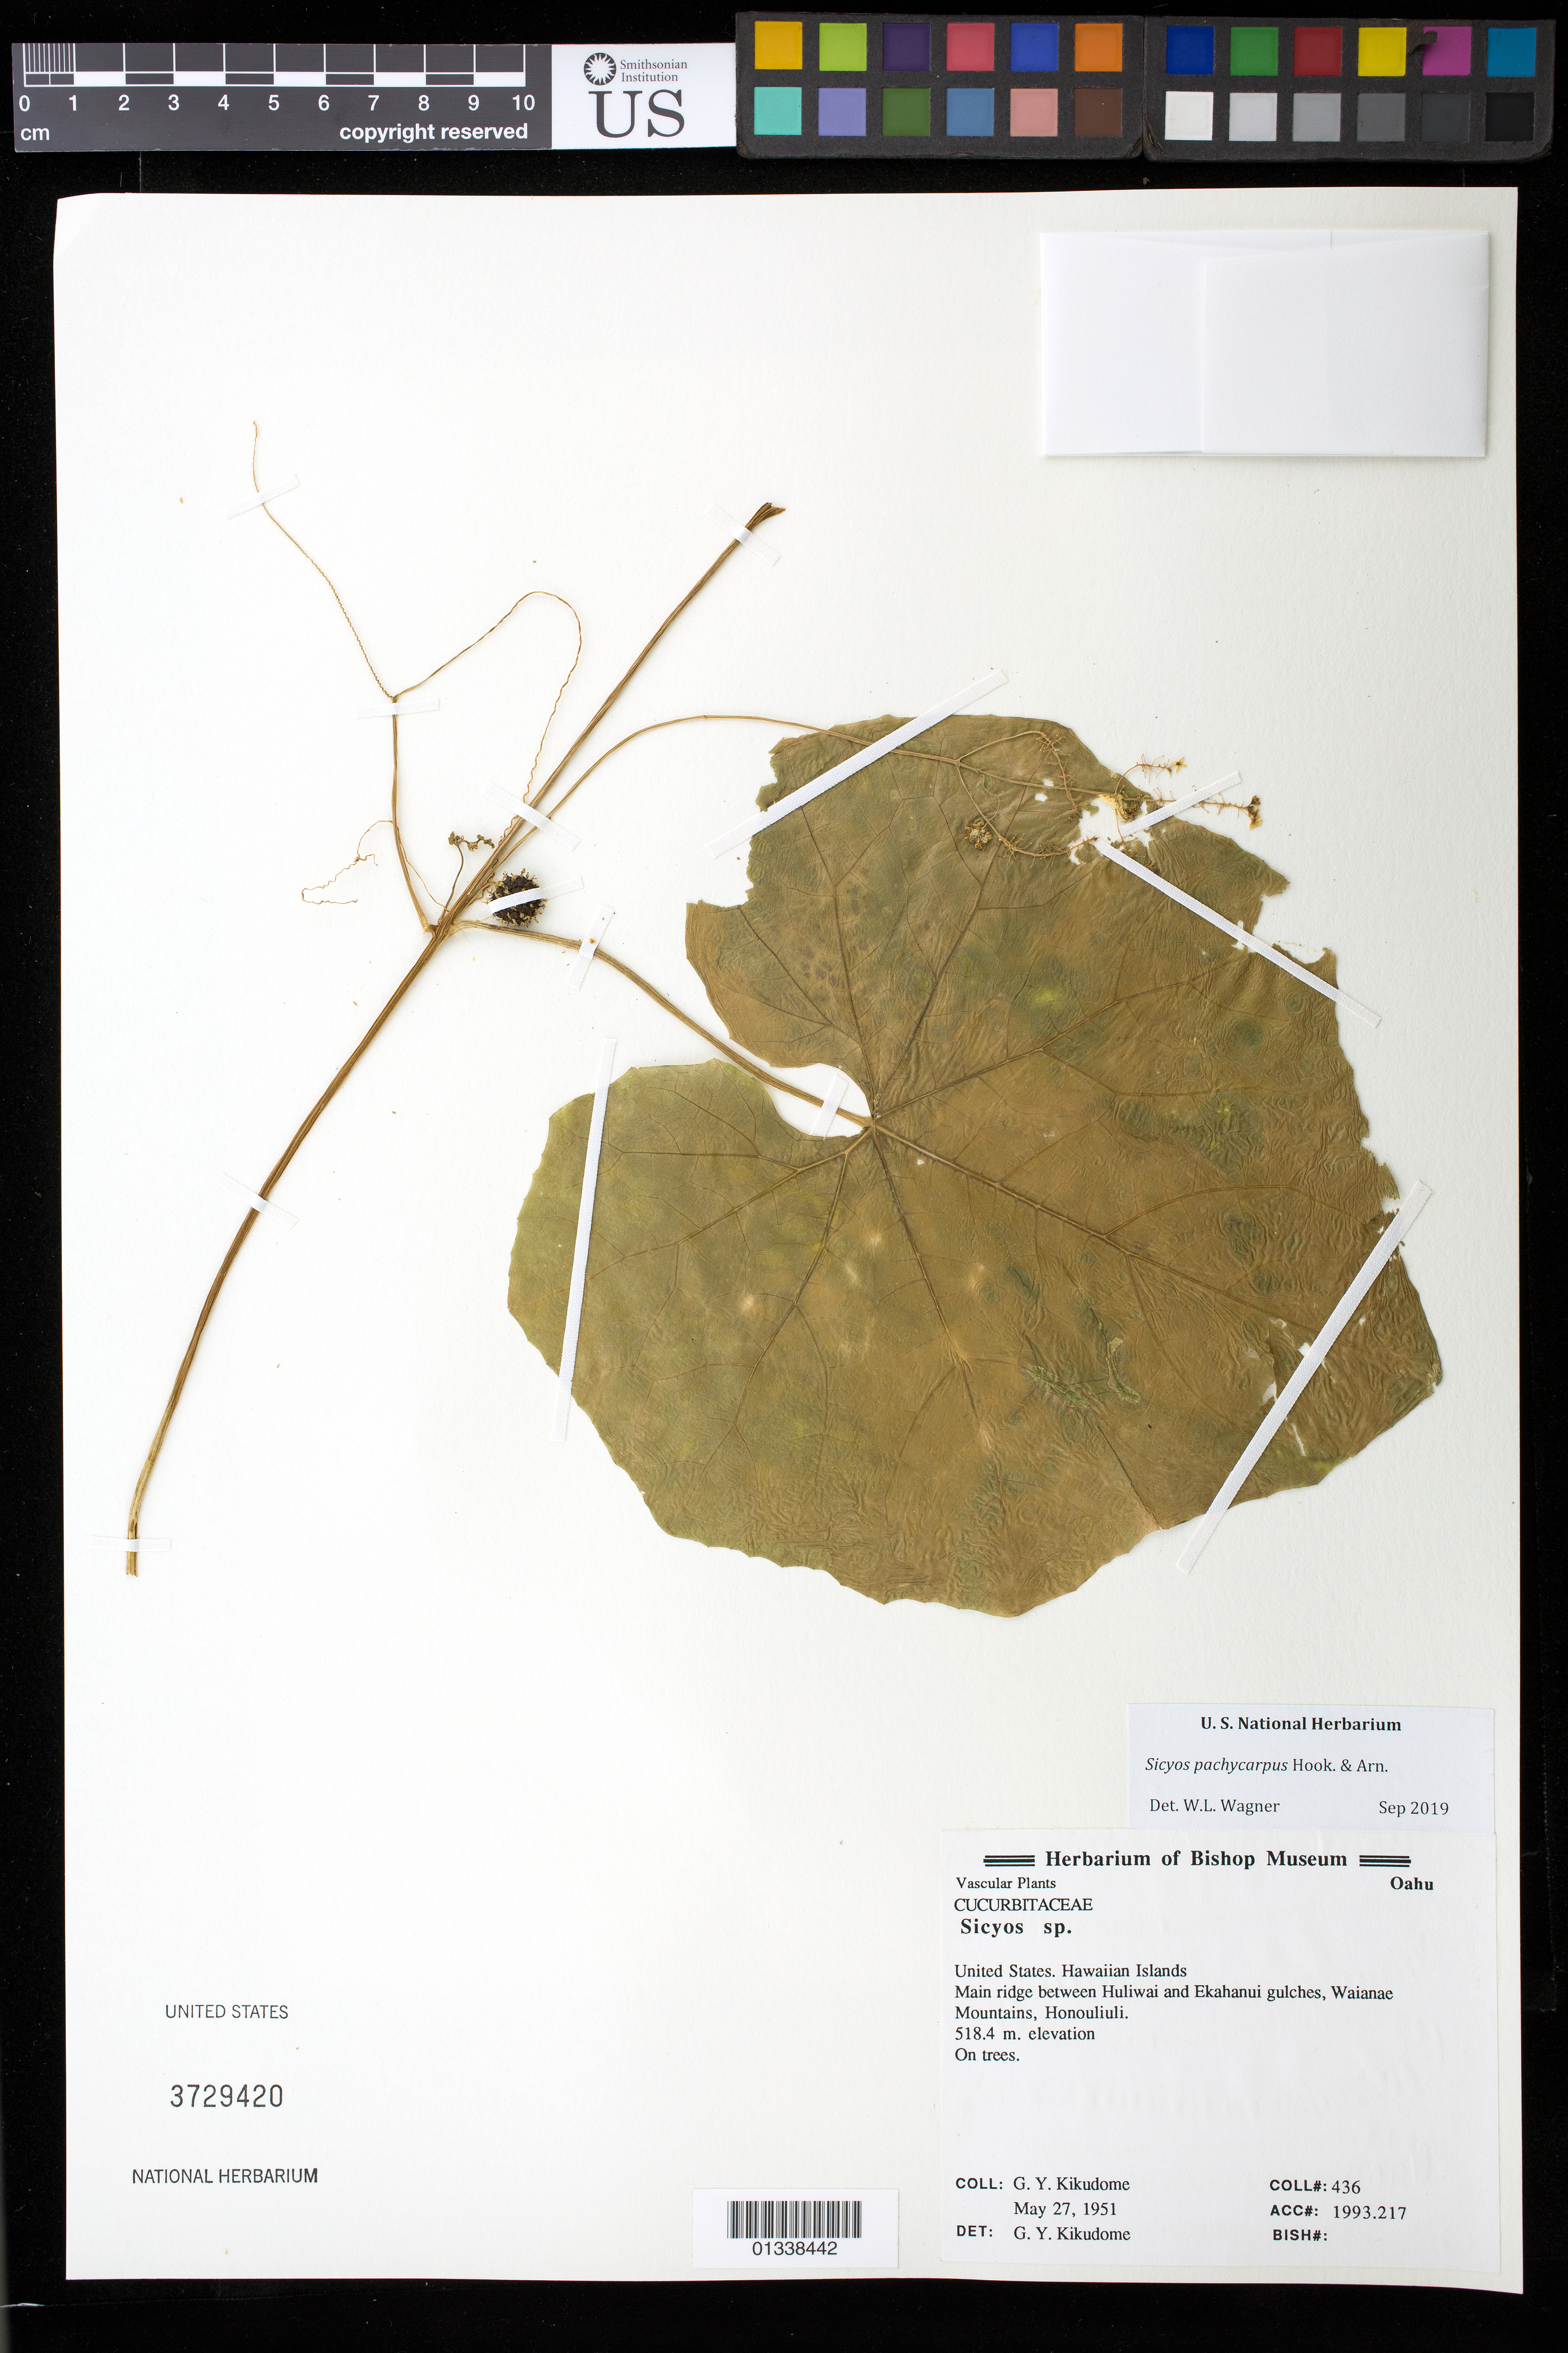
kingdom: Plantae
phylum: Tracheophyta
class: Magnoliopsida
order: Cucurbitales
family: Cucurbitaceae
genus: Sicyos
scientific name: Sicyos pachycarpus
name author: Hook. & Arn.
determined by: Wagner, W. L., (BOT), Smithsonian Institution - National Museum of Natural History (UNITED STATES)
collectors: G. Kikudome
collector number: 436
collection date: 1951-05-27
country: United States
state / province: Hawaii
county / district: Honolulu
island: Oahu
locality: Main ridge between Huliwai and Ekahanui gulches, Waianae Mountains, Honouliuli.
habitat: On trees.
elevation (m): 518.4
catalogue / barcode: US 3729420